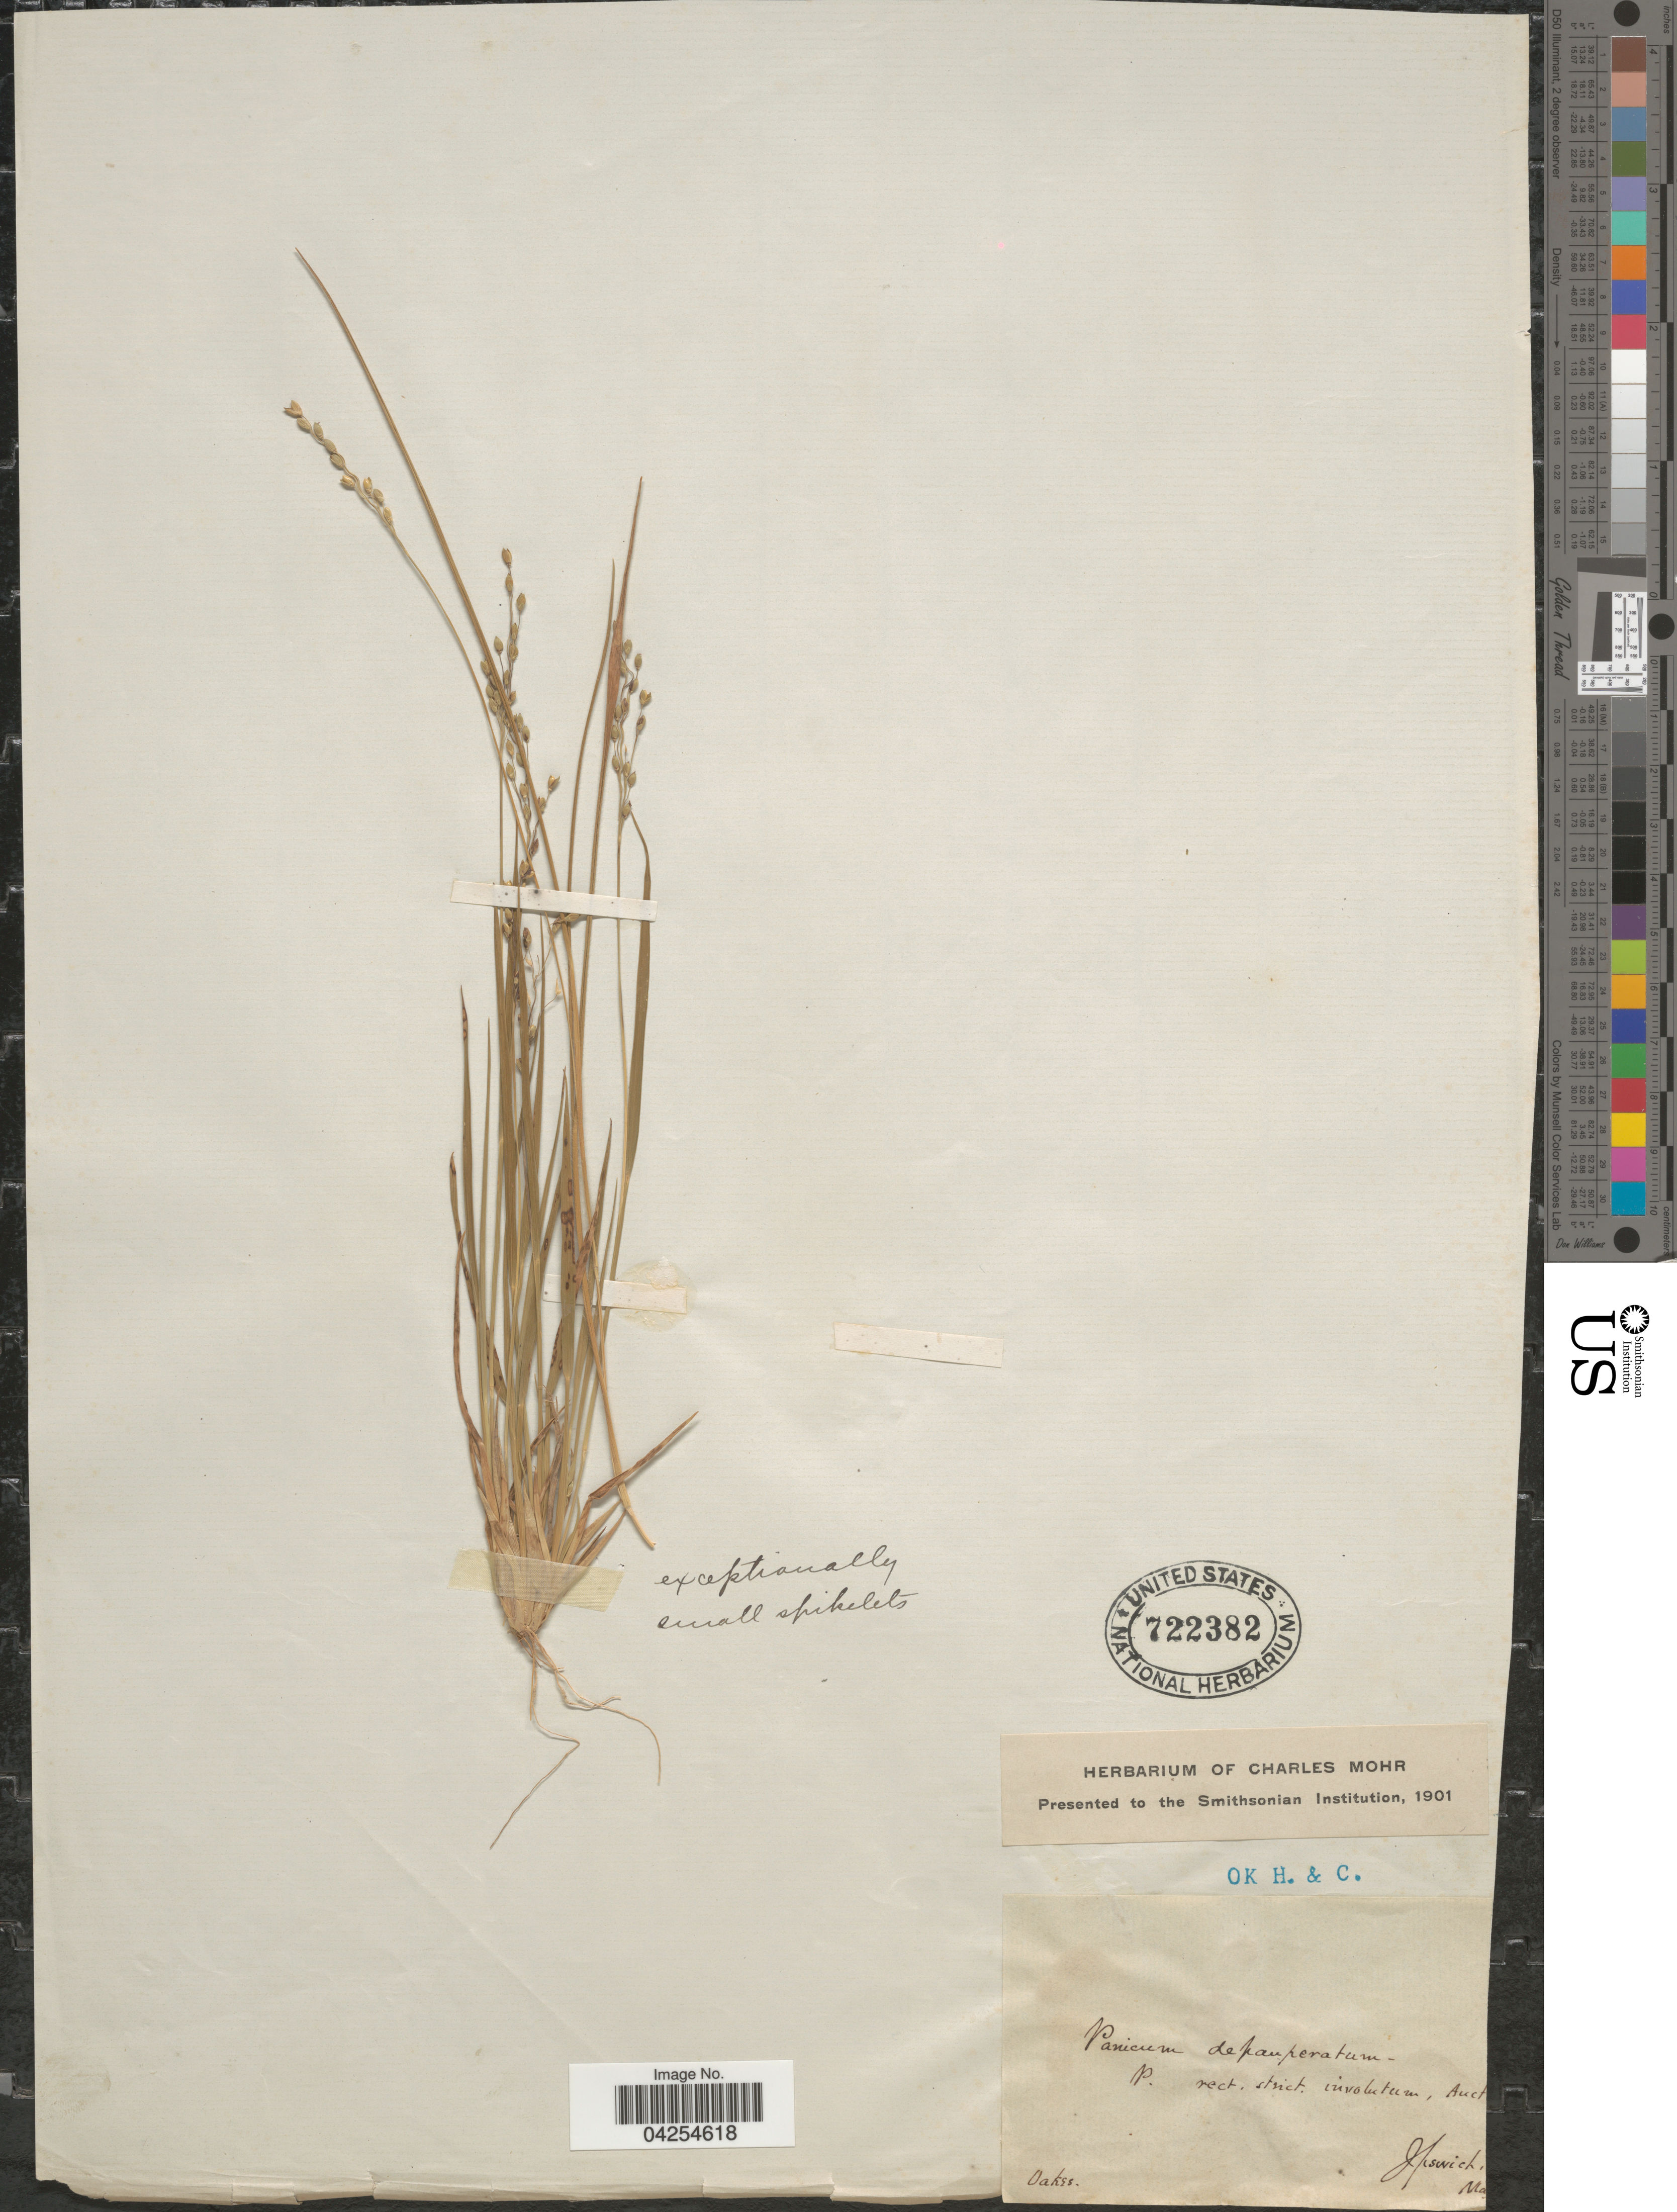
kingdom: Plantae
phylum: Tracheophyta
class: Liliopsida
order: Poales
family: Poaceae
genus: Dichanthelium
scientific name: Dichanthelium depauperatum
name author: (Muhl.) Gould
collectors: -. Oakes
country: United States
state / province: Massachusetts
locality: Ipswich.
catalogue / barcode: US 722382